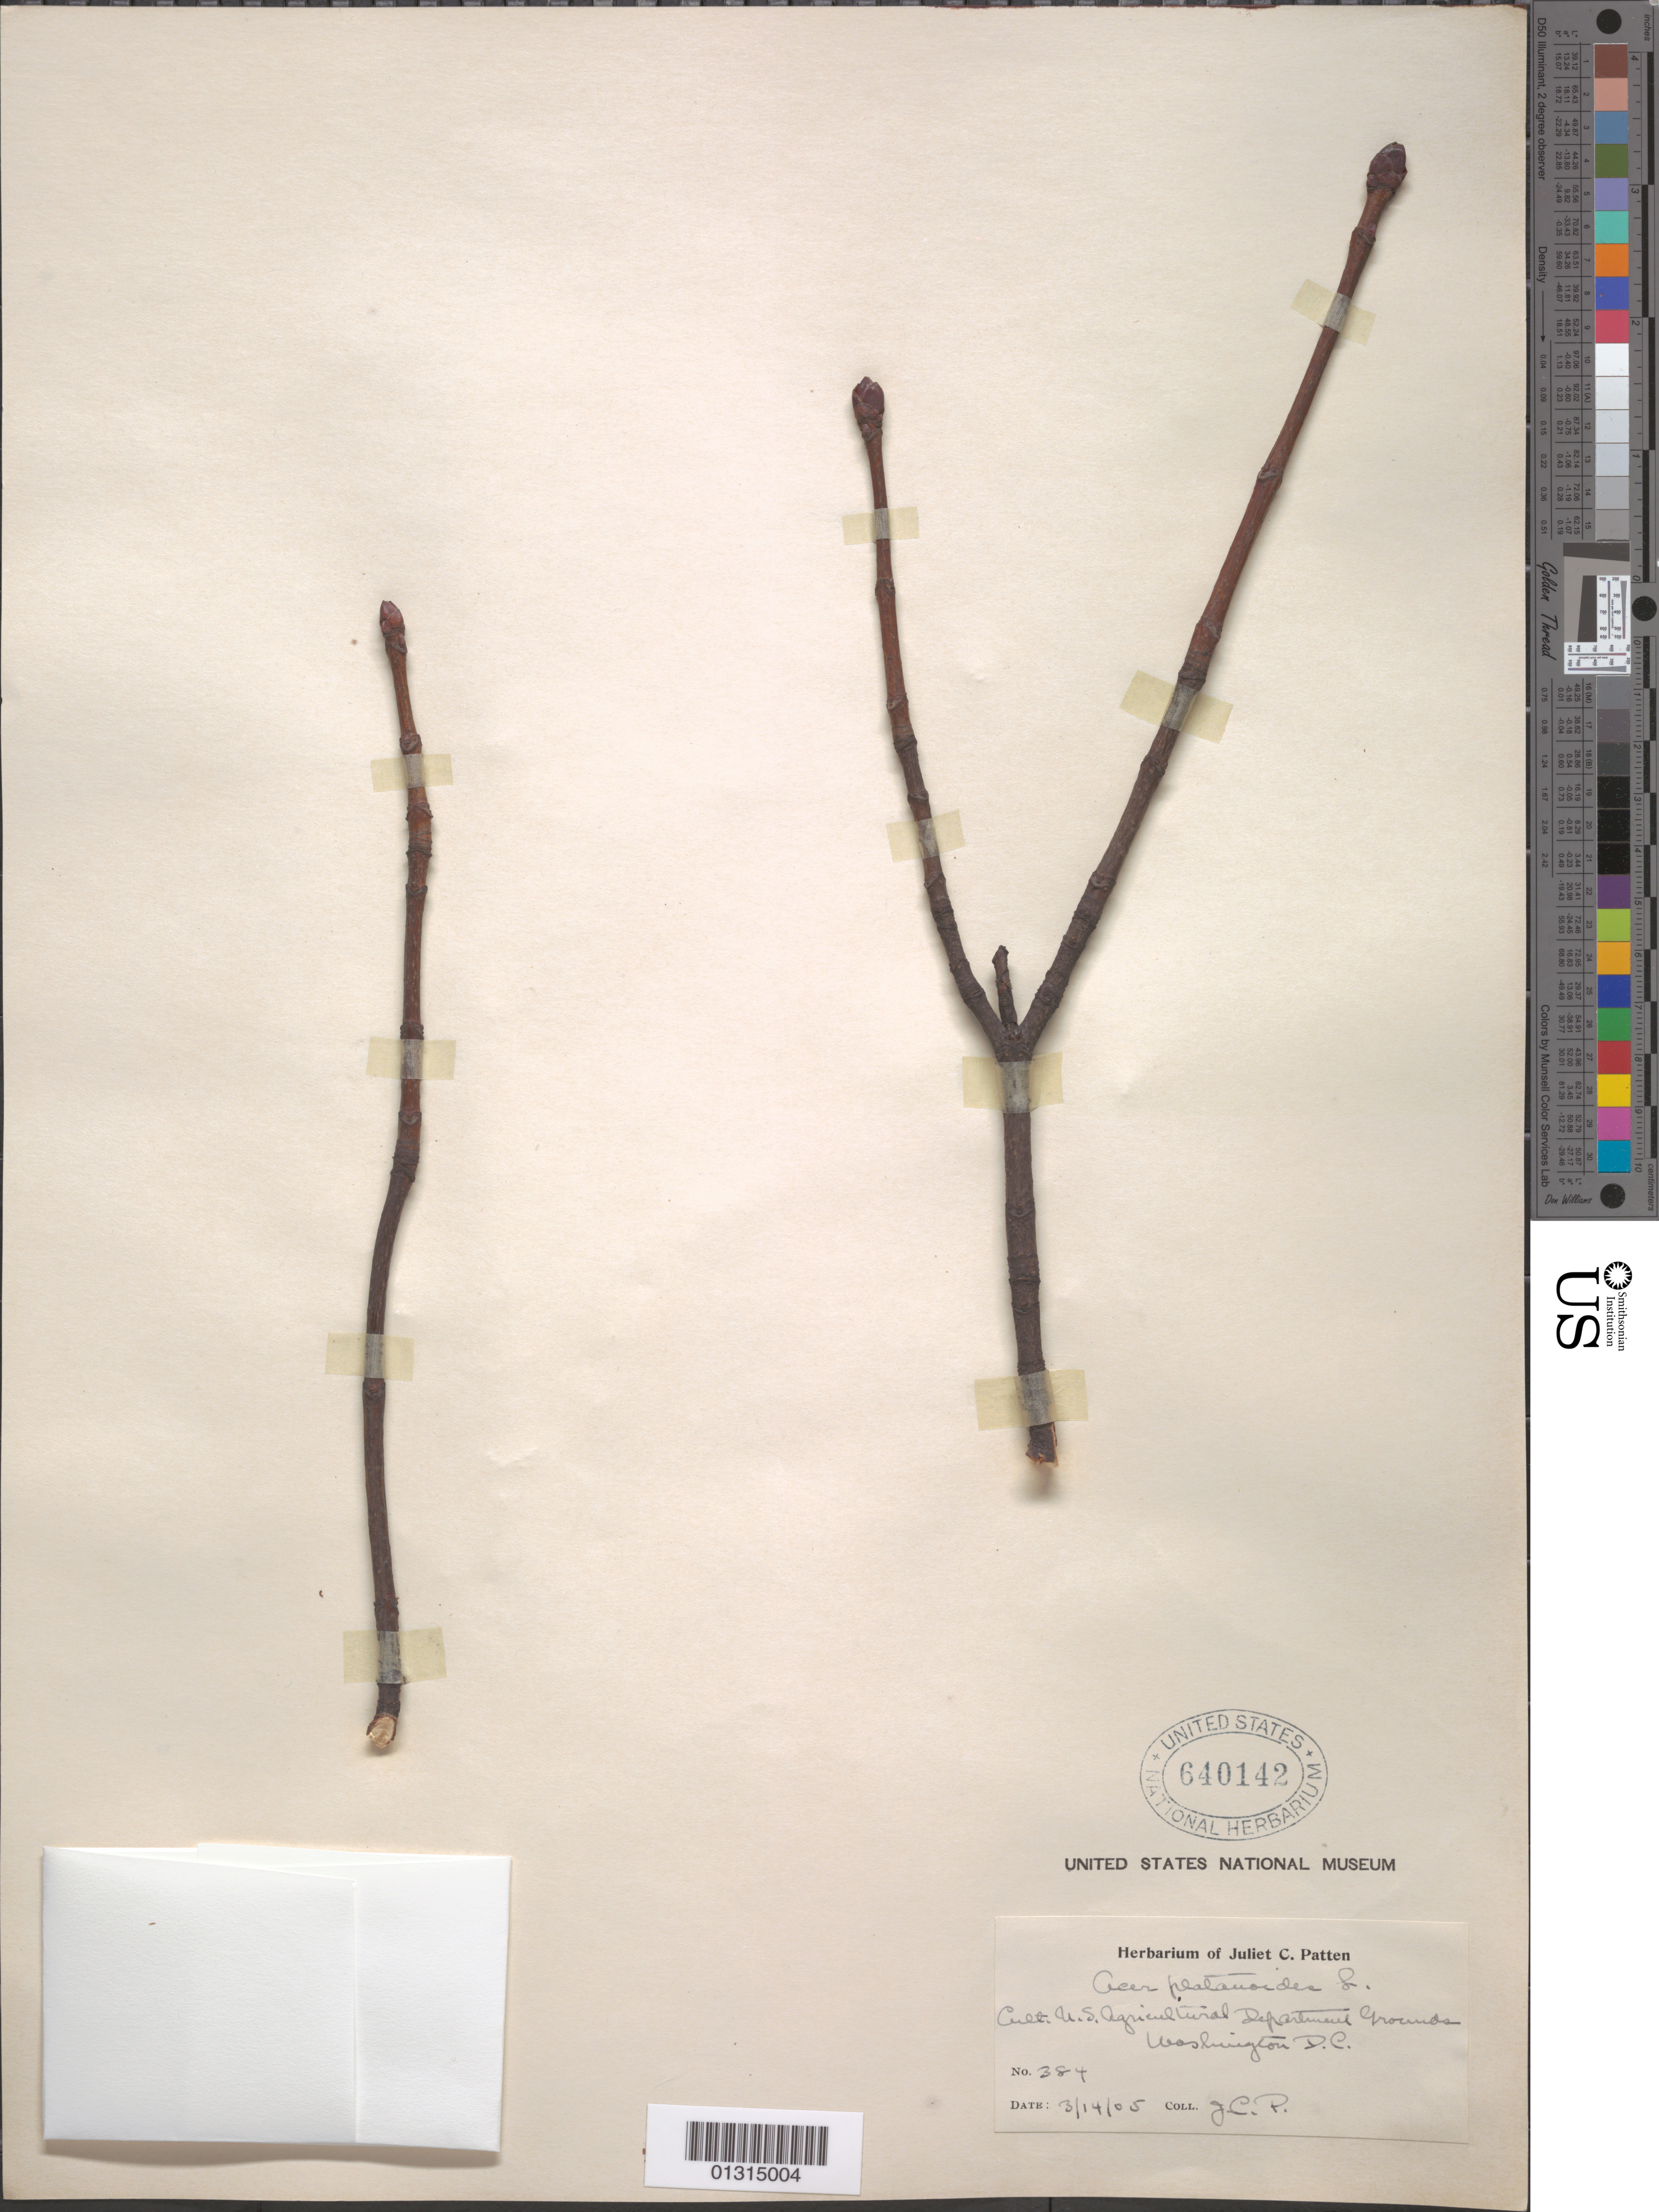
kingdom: Plantae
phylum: Tracheophyta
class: Magnoliopsida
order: Sapindales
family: Sapindaceae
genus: Acer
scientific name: Acer platanoides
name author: L.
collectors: J. Patten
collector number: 384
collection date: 1905-03-14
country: United States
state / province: District of Columbia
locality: U.S. Agricultural Department Grounds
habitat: Cultivated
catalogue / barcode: US 640142